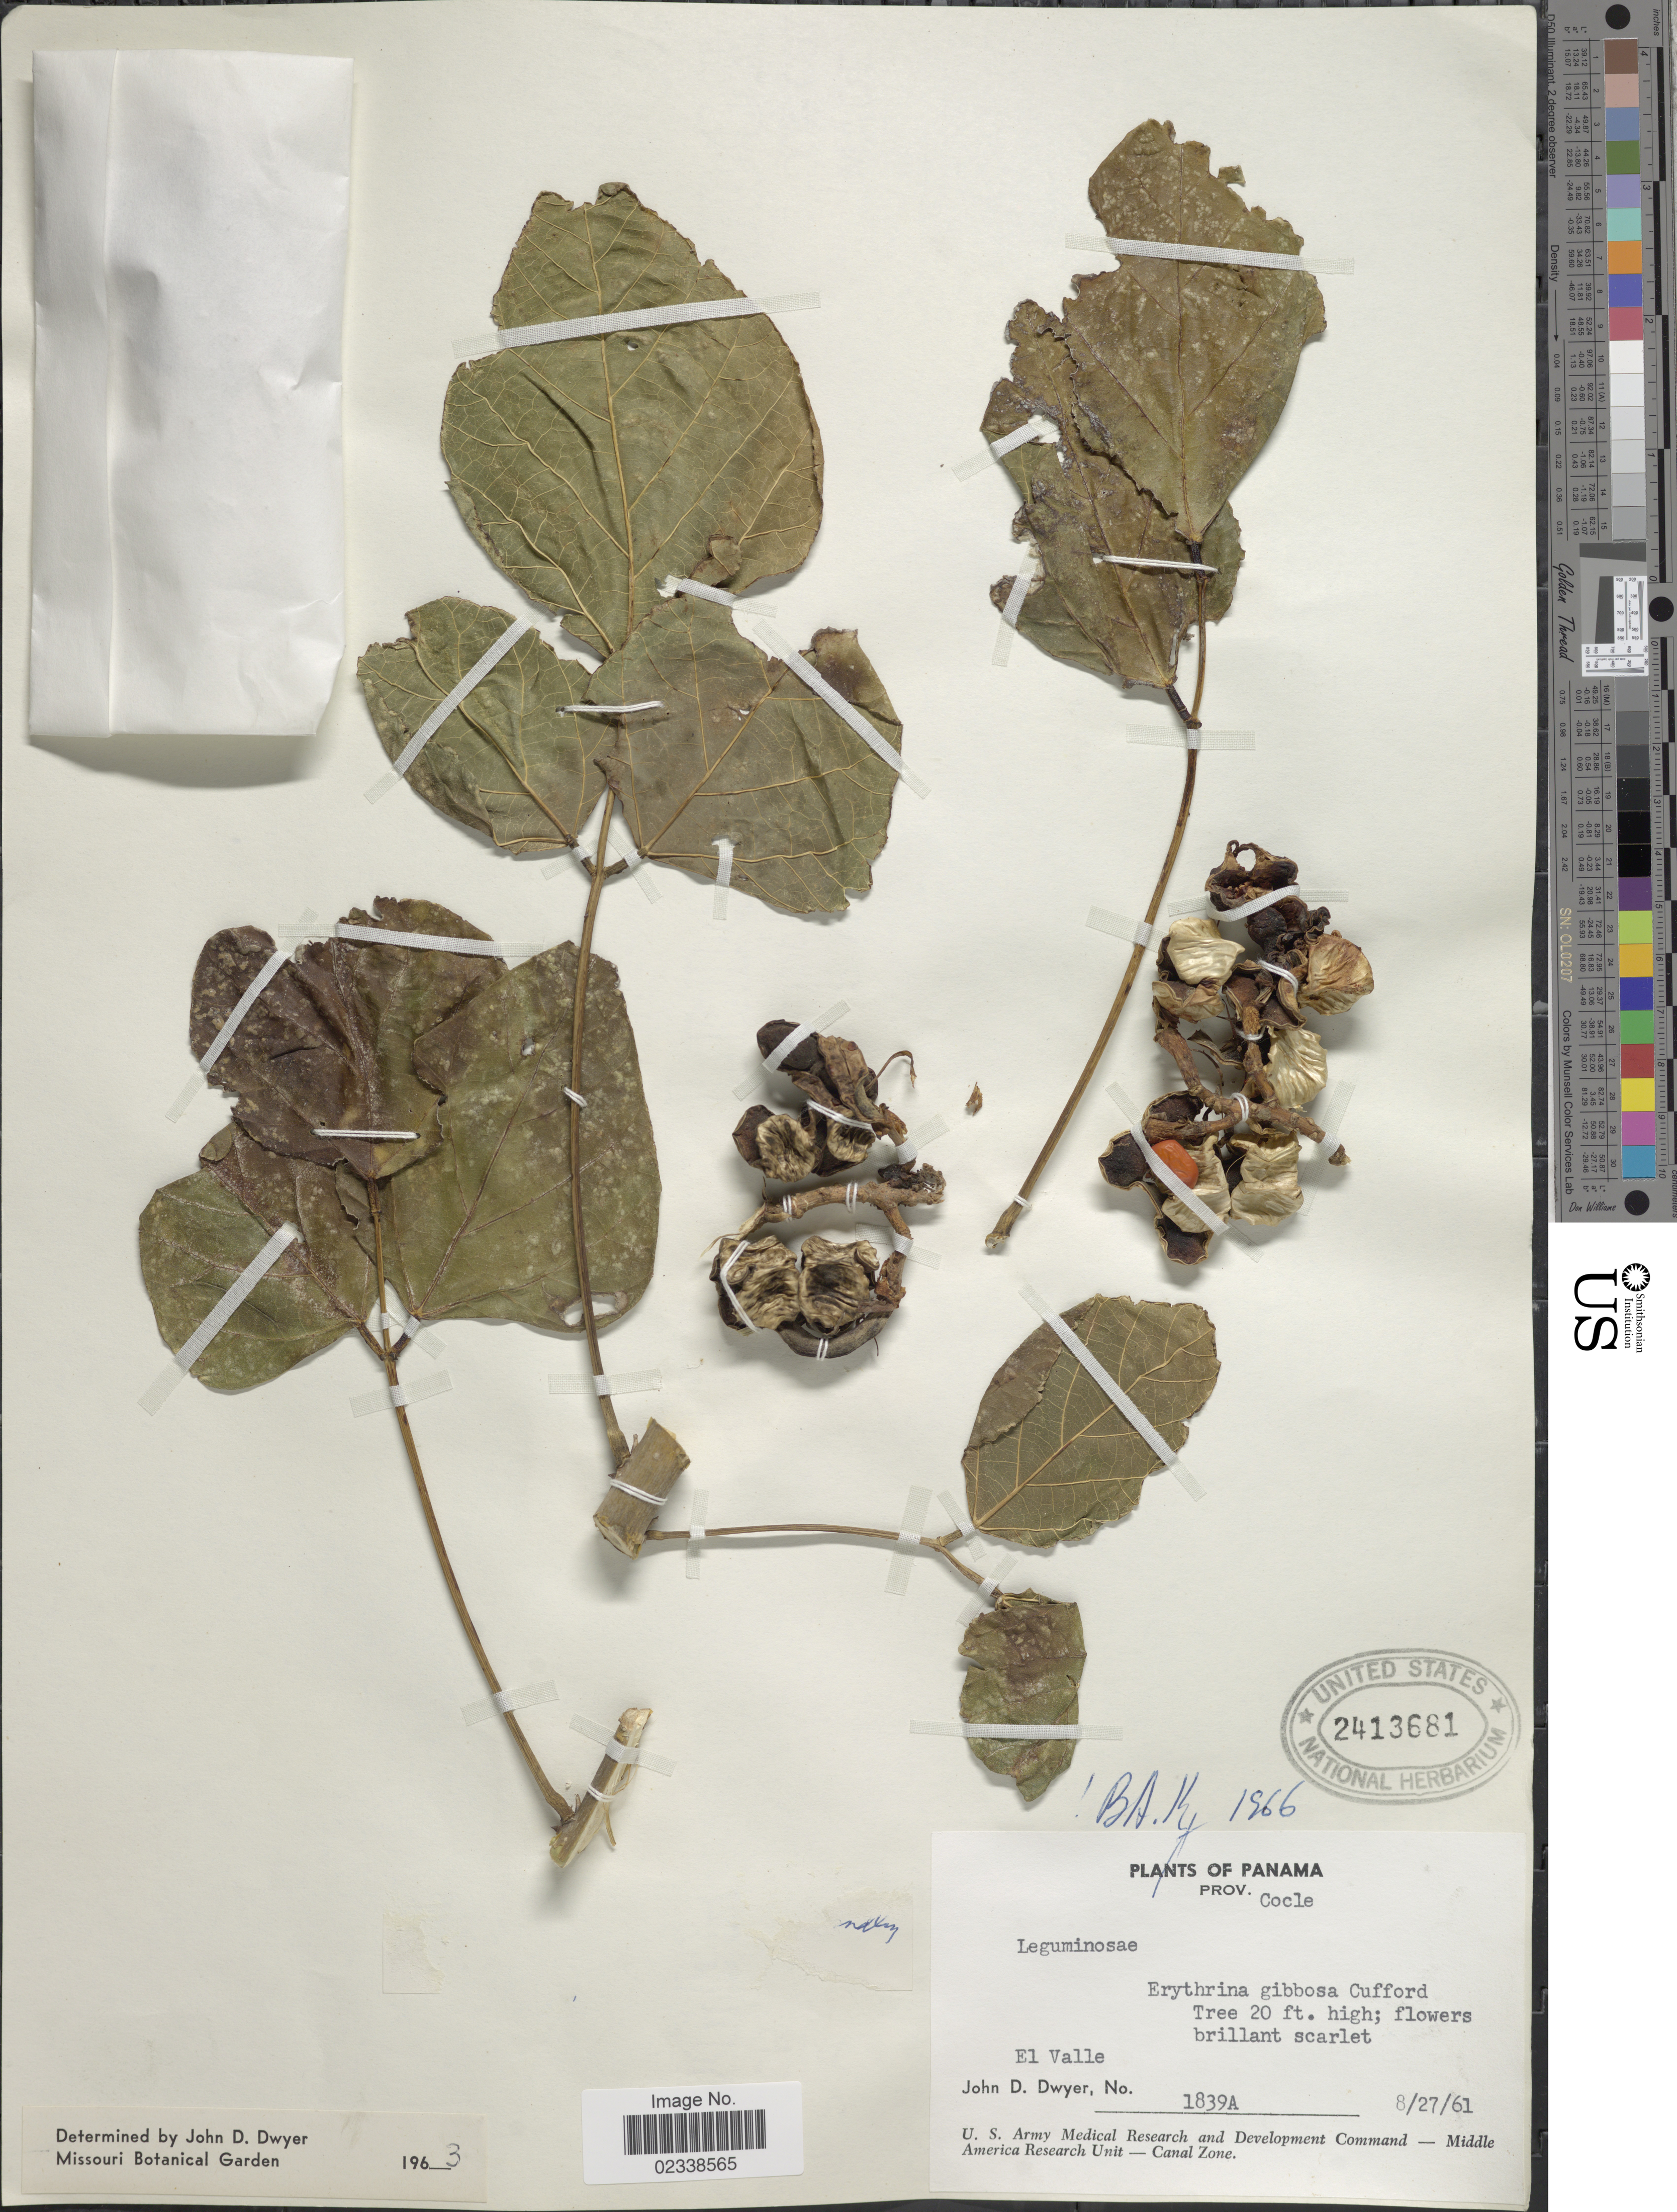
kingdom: Plantae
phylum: Tracheophyta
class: Magnoliopsida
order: Fabales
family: Fabaceae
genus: Erythrina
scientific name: Erythrina gibbosa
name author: Cufod.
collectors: J. D. Dwyer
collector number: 1839A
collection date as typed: Transcribed d/m/y: 27/8/61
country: Panama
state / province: Coclé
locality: El Valle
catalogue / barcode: US 2413681